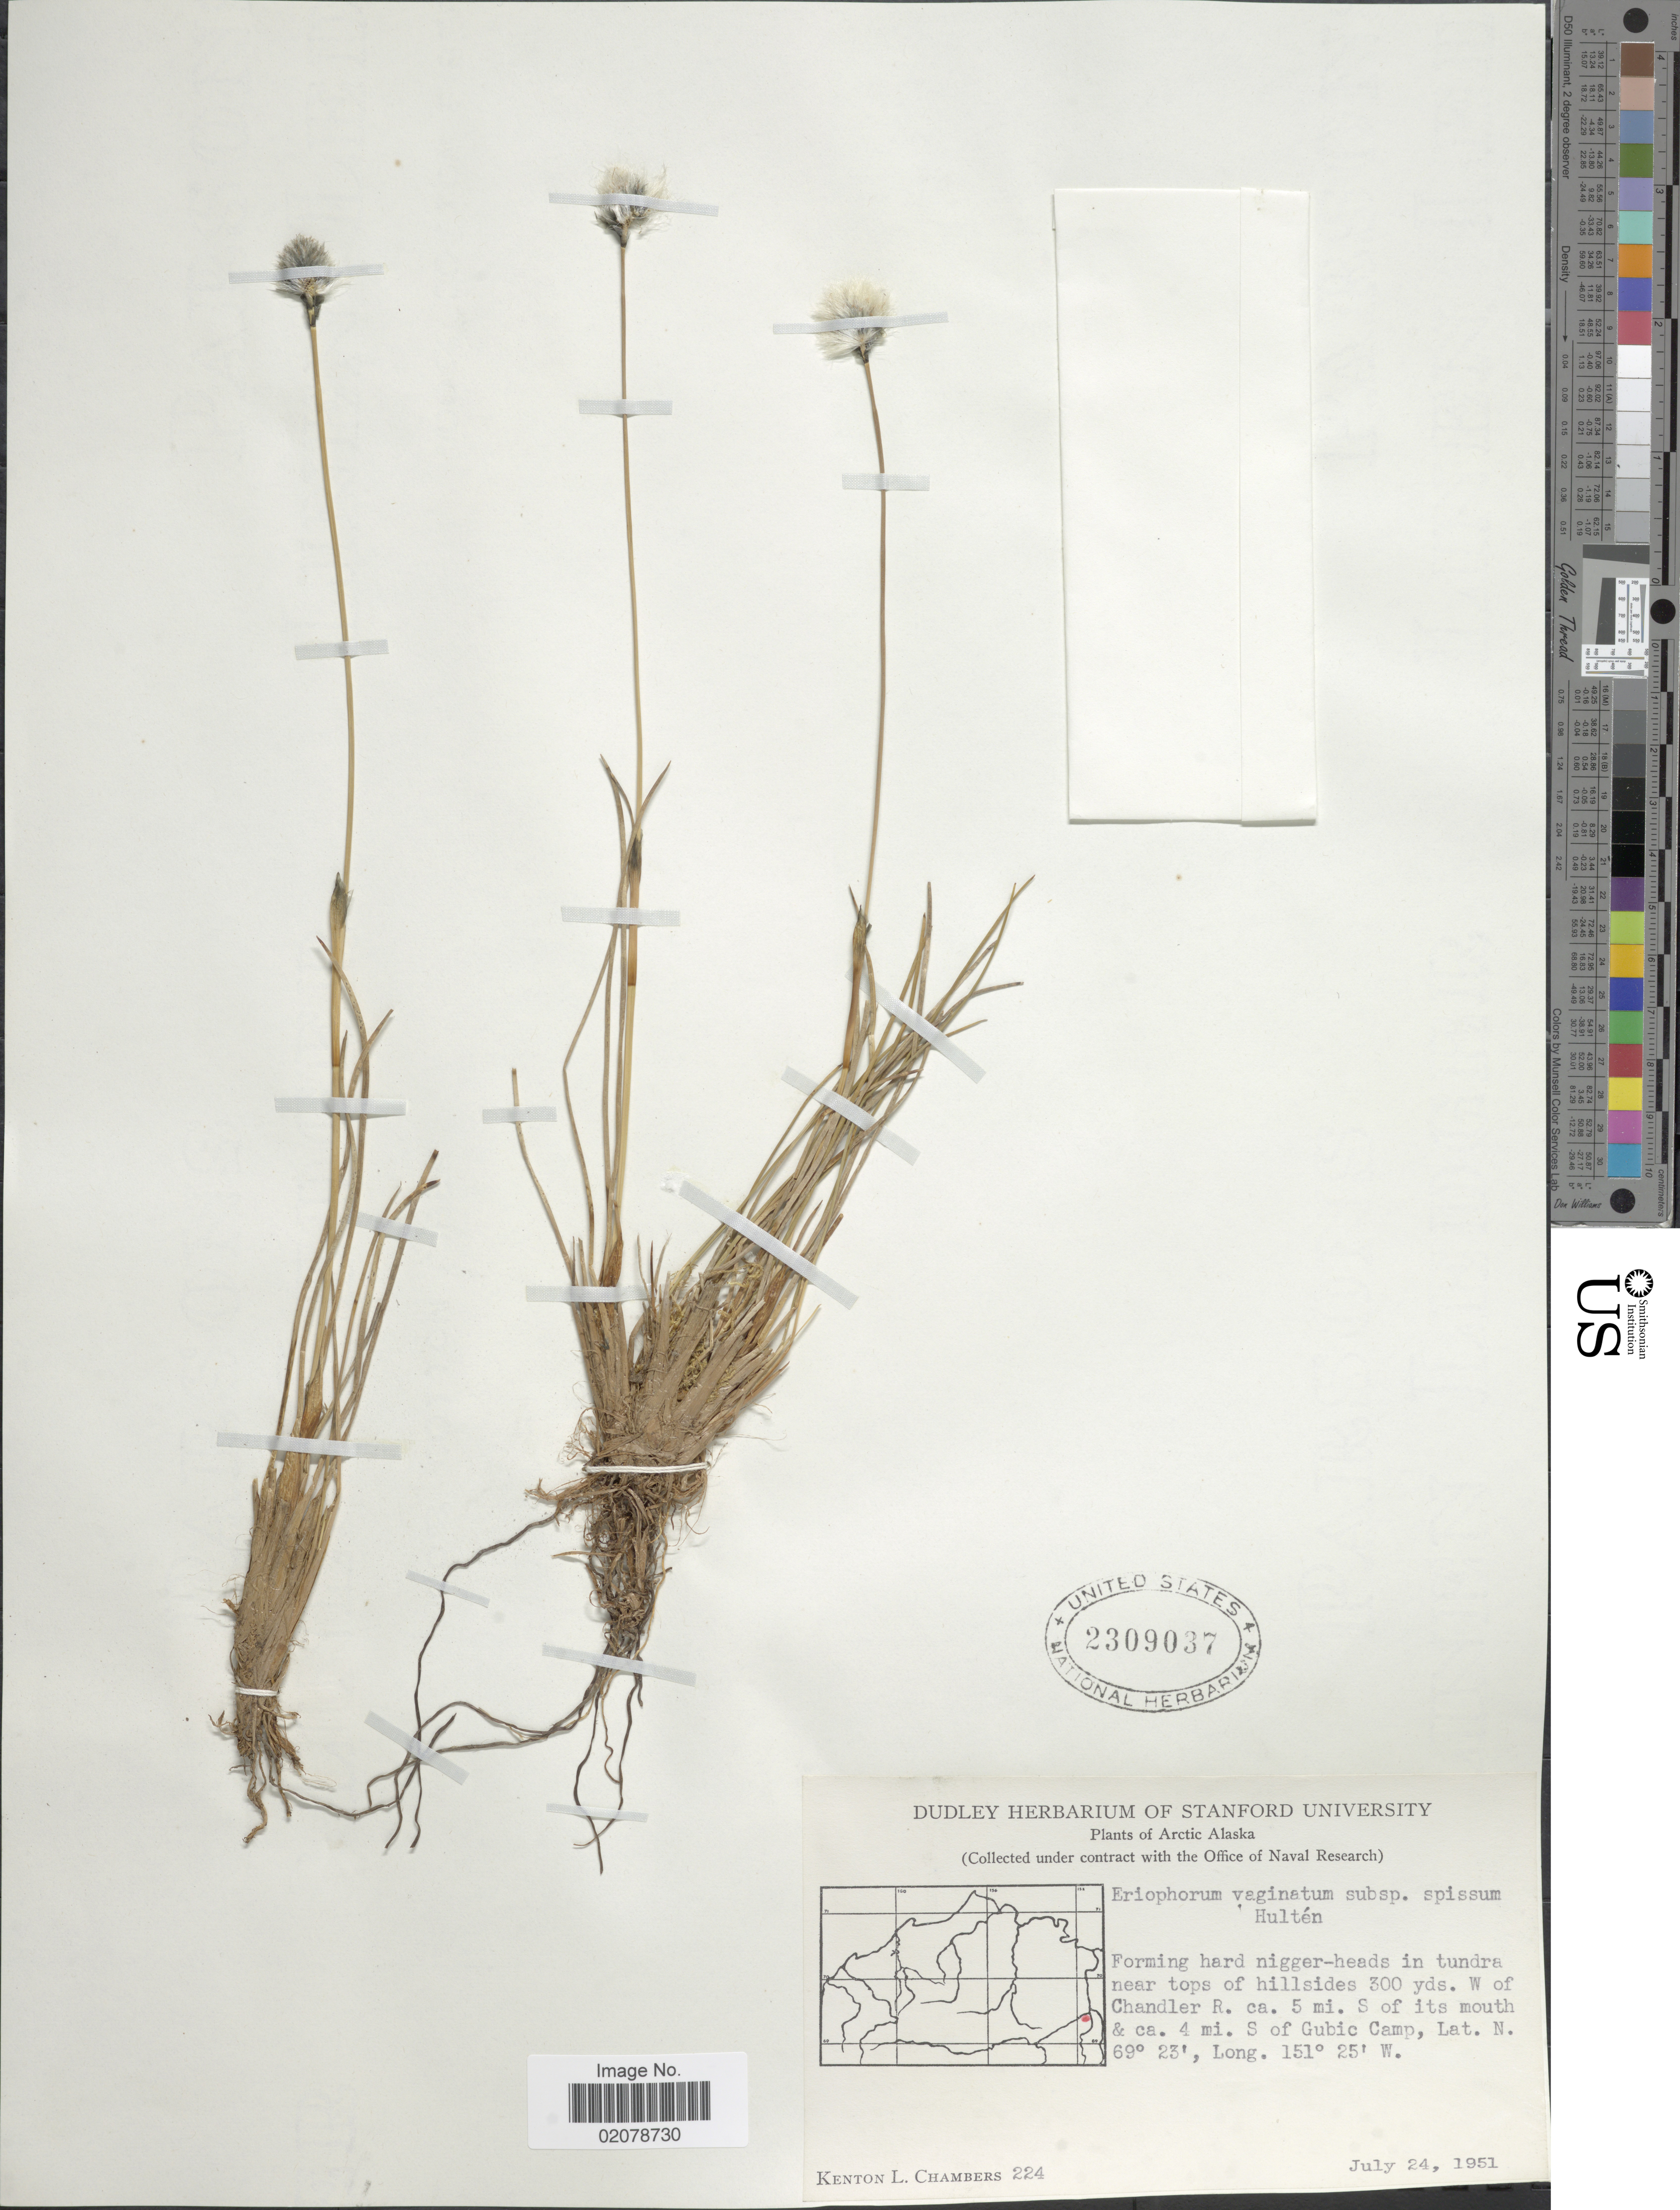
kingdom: Plantae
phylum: Tracheophyta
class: Liliopsida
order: Poales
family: Cyperaceae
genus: Eriophorum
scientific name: Eriophorum vaginatum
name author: L.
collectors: K. L. Chambers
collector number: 224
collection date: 1951-07-24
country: United States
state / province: Alaska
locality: Arctic Alaska. near tops of hillsides 300 yds. W of Chandler R. ca. 5 mi. S of its mouth & ca. 4 mi. S of Gubic Camp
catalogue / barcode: US 2309037